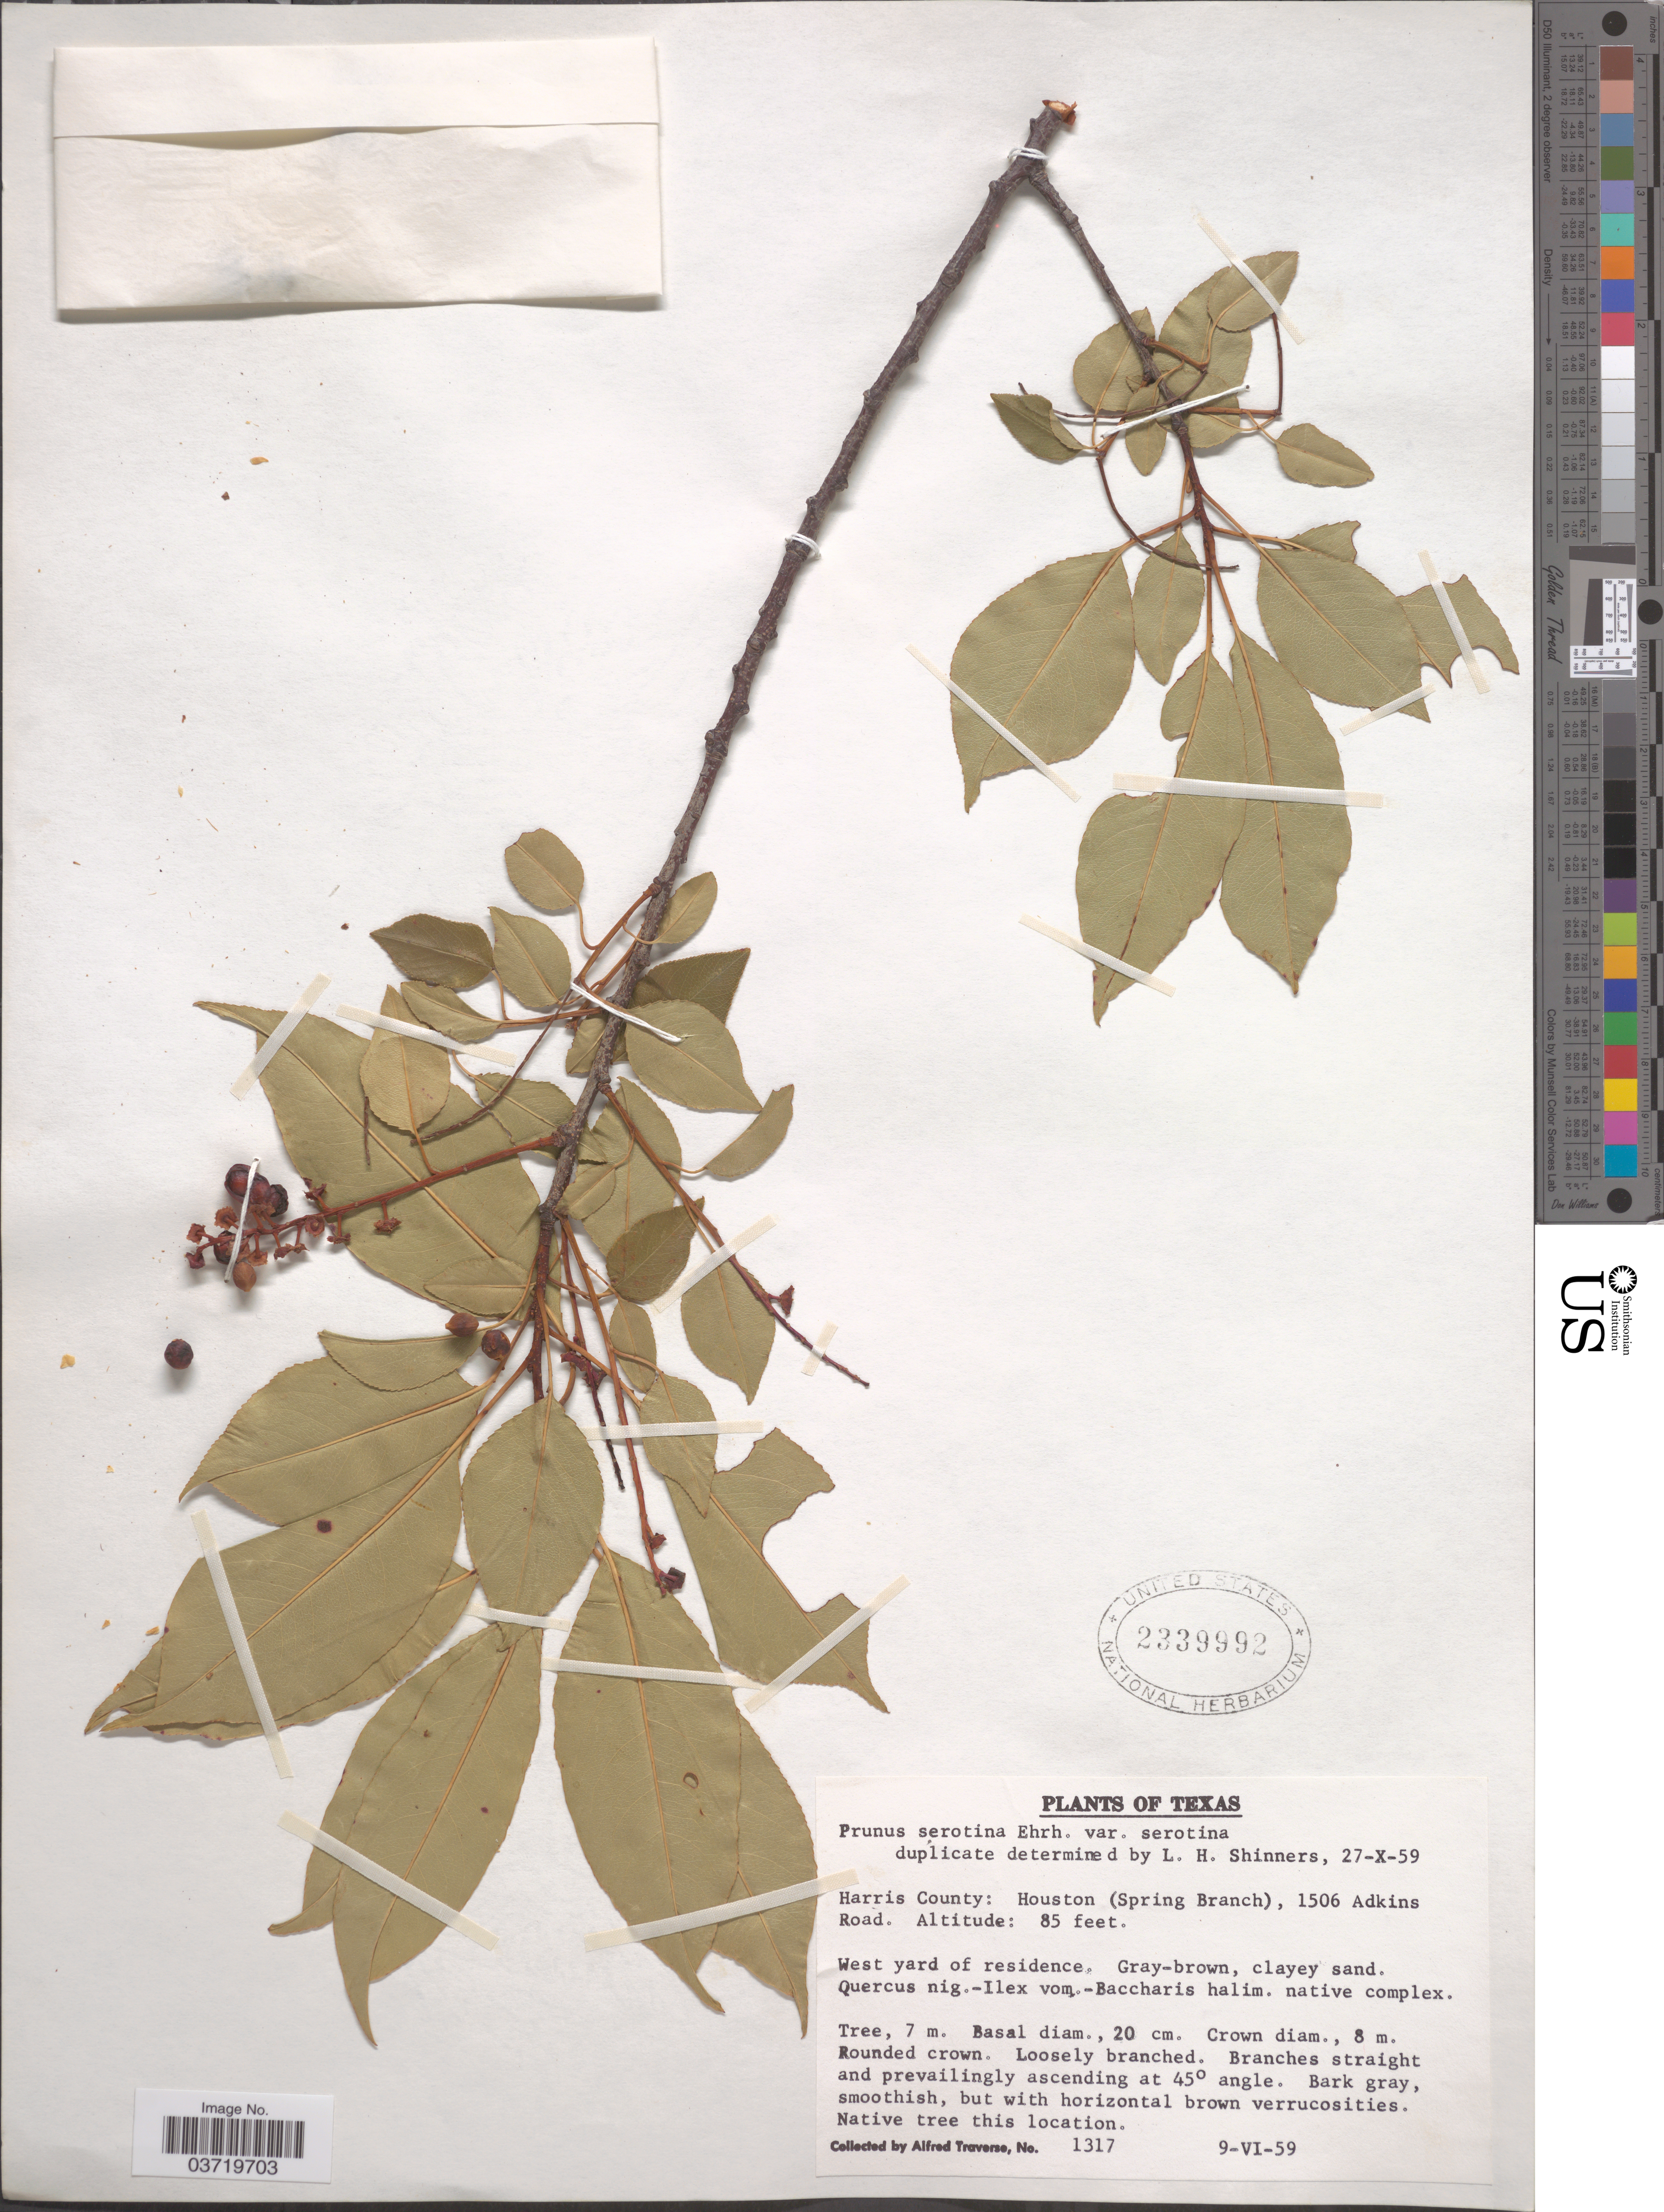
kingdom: Plantae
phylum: Tracheophyta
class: Magnoliopsida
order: Rosales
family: Rosaceae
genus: Prunus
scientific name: Prunus serotina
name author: Ehrh.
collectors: A. Traverse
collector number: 1317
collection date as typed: Transcribed d/m/y: 9/6/59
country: United States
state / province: Texas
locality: Harris County: Houston (Spring Branch), 1506 Adkins Road.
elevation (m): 26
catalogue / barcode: US 2339992